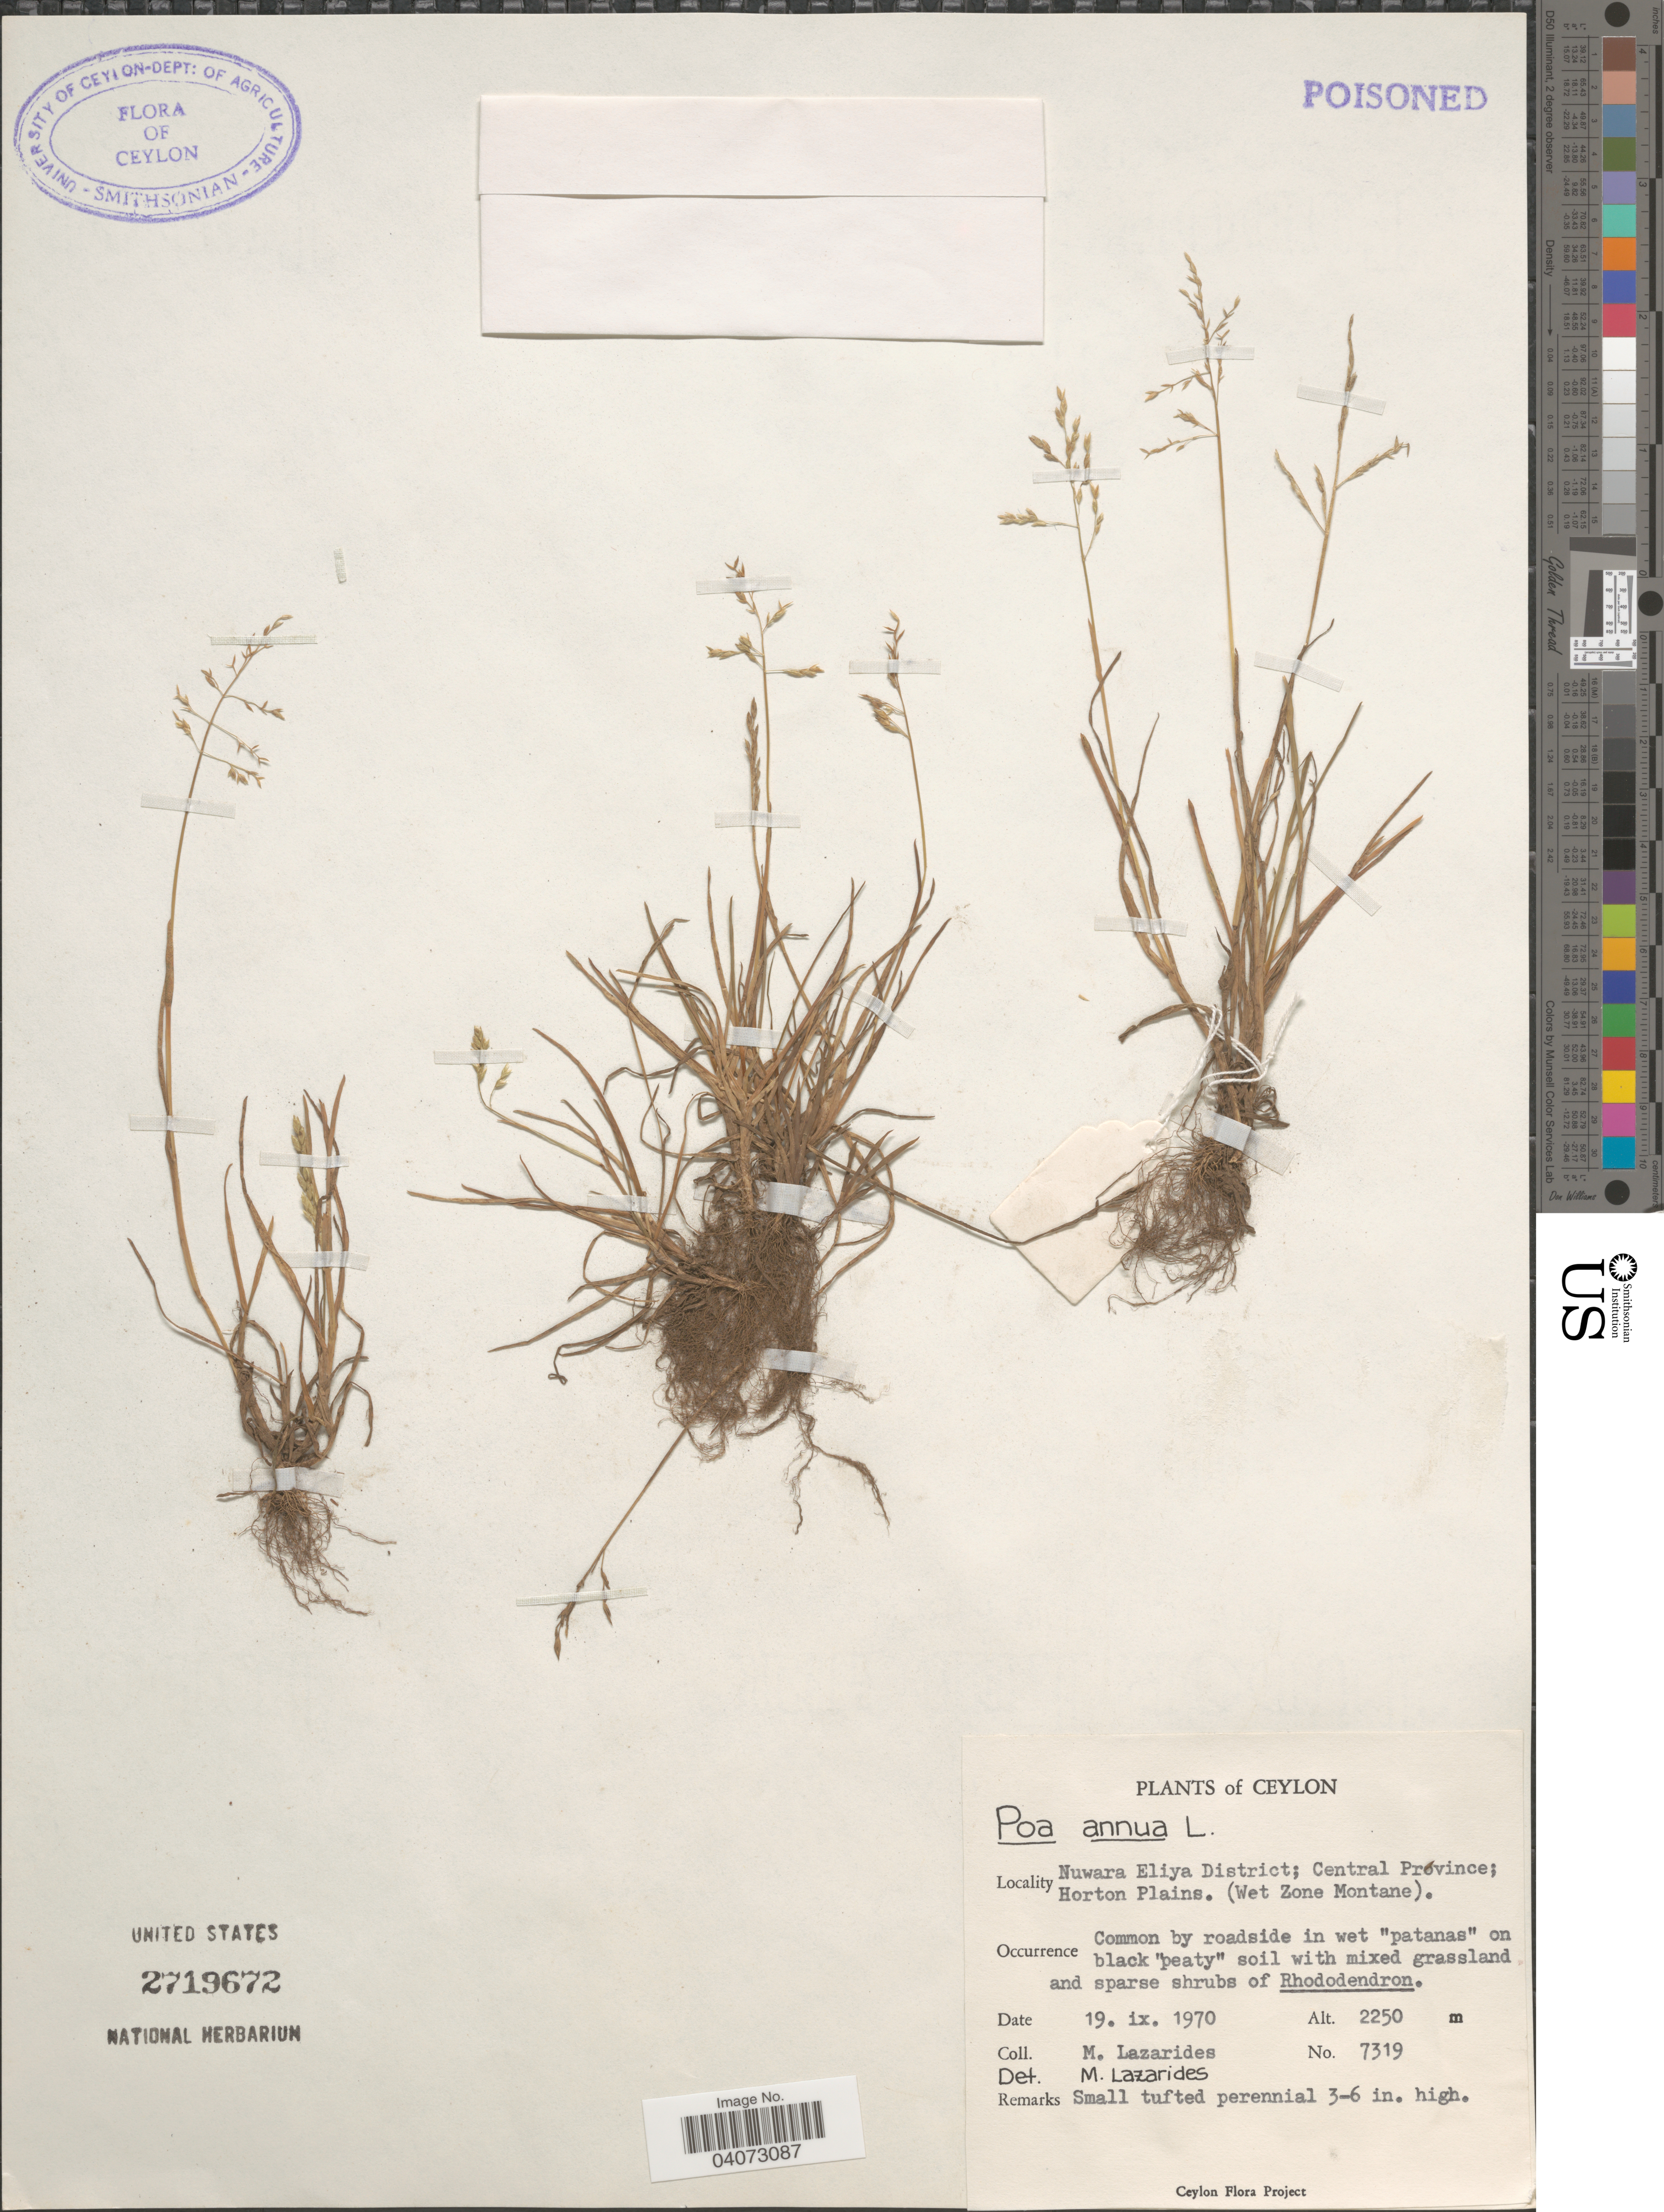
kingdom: Plantae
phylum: Tracheophyta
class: Liliopsida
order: Poales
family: Poaceae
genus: Poa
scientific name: Poa annua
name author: L.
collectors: M. Lazarides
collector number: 7319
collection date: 1970-09-19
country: Sri Lanka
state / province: Central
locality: Ceylon. Nuwara Eliya District; Central Province; Horton Plains. (Wet Zone Montane). Common by roadside in wet "patanas" on black "peaty" soil with mixed grassland and sparse shrubs of Rhododendron.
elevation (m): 2250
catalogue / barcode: US 2719672